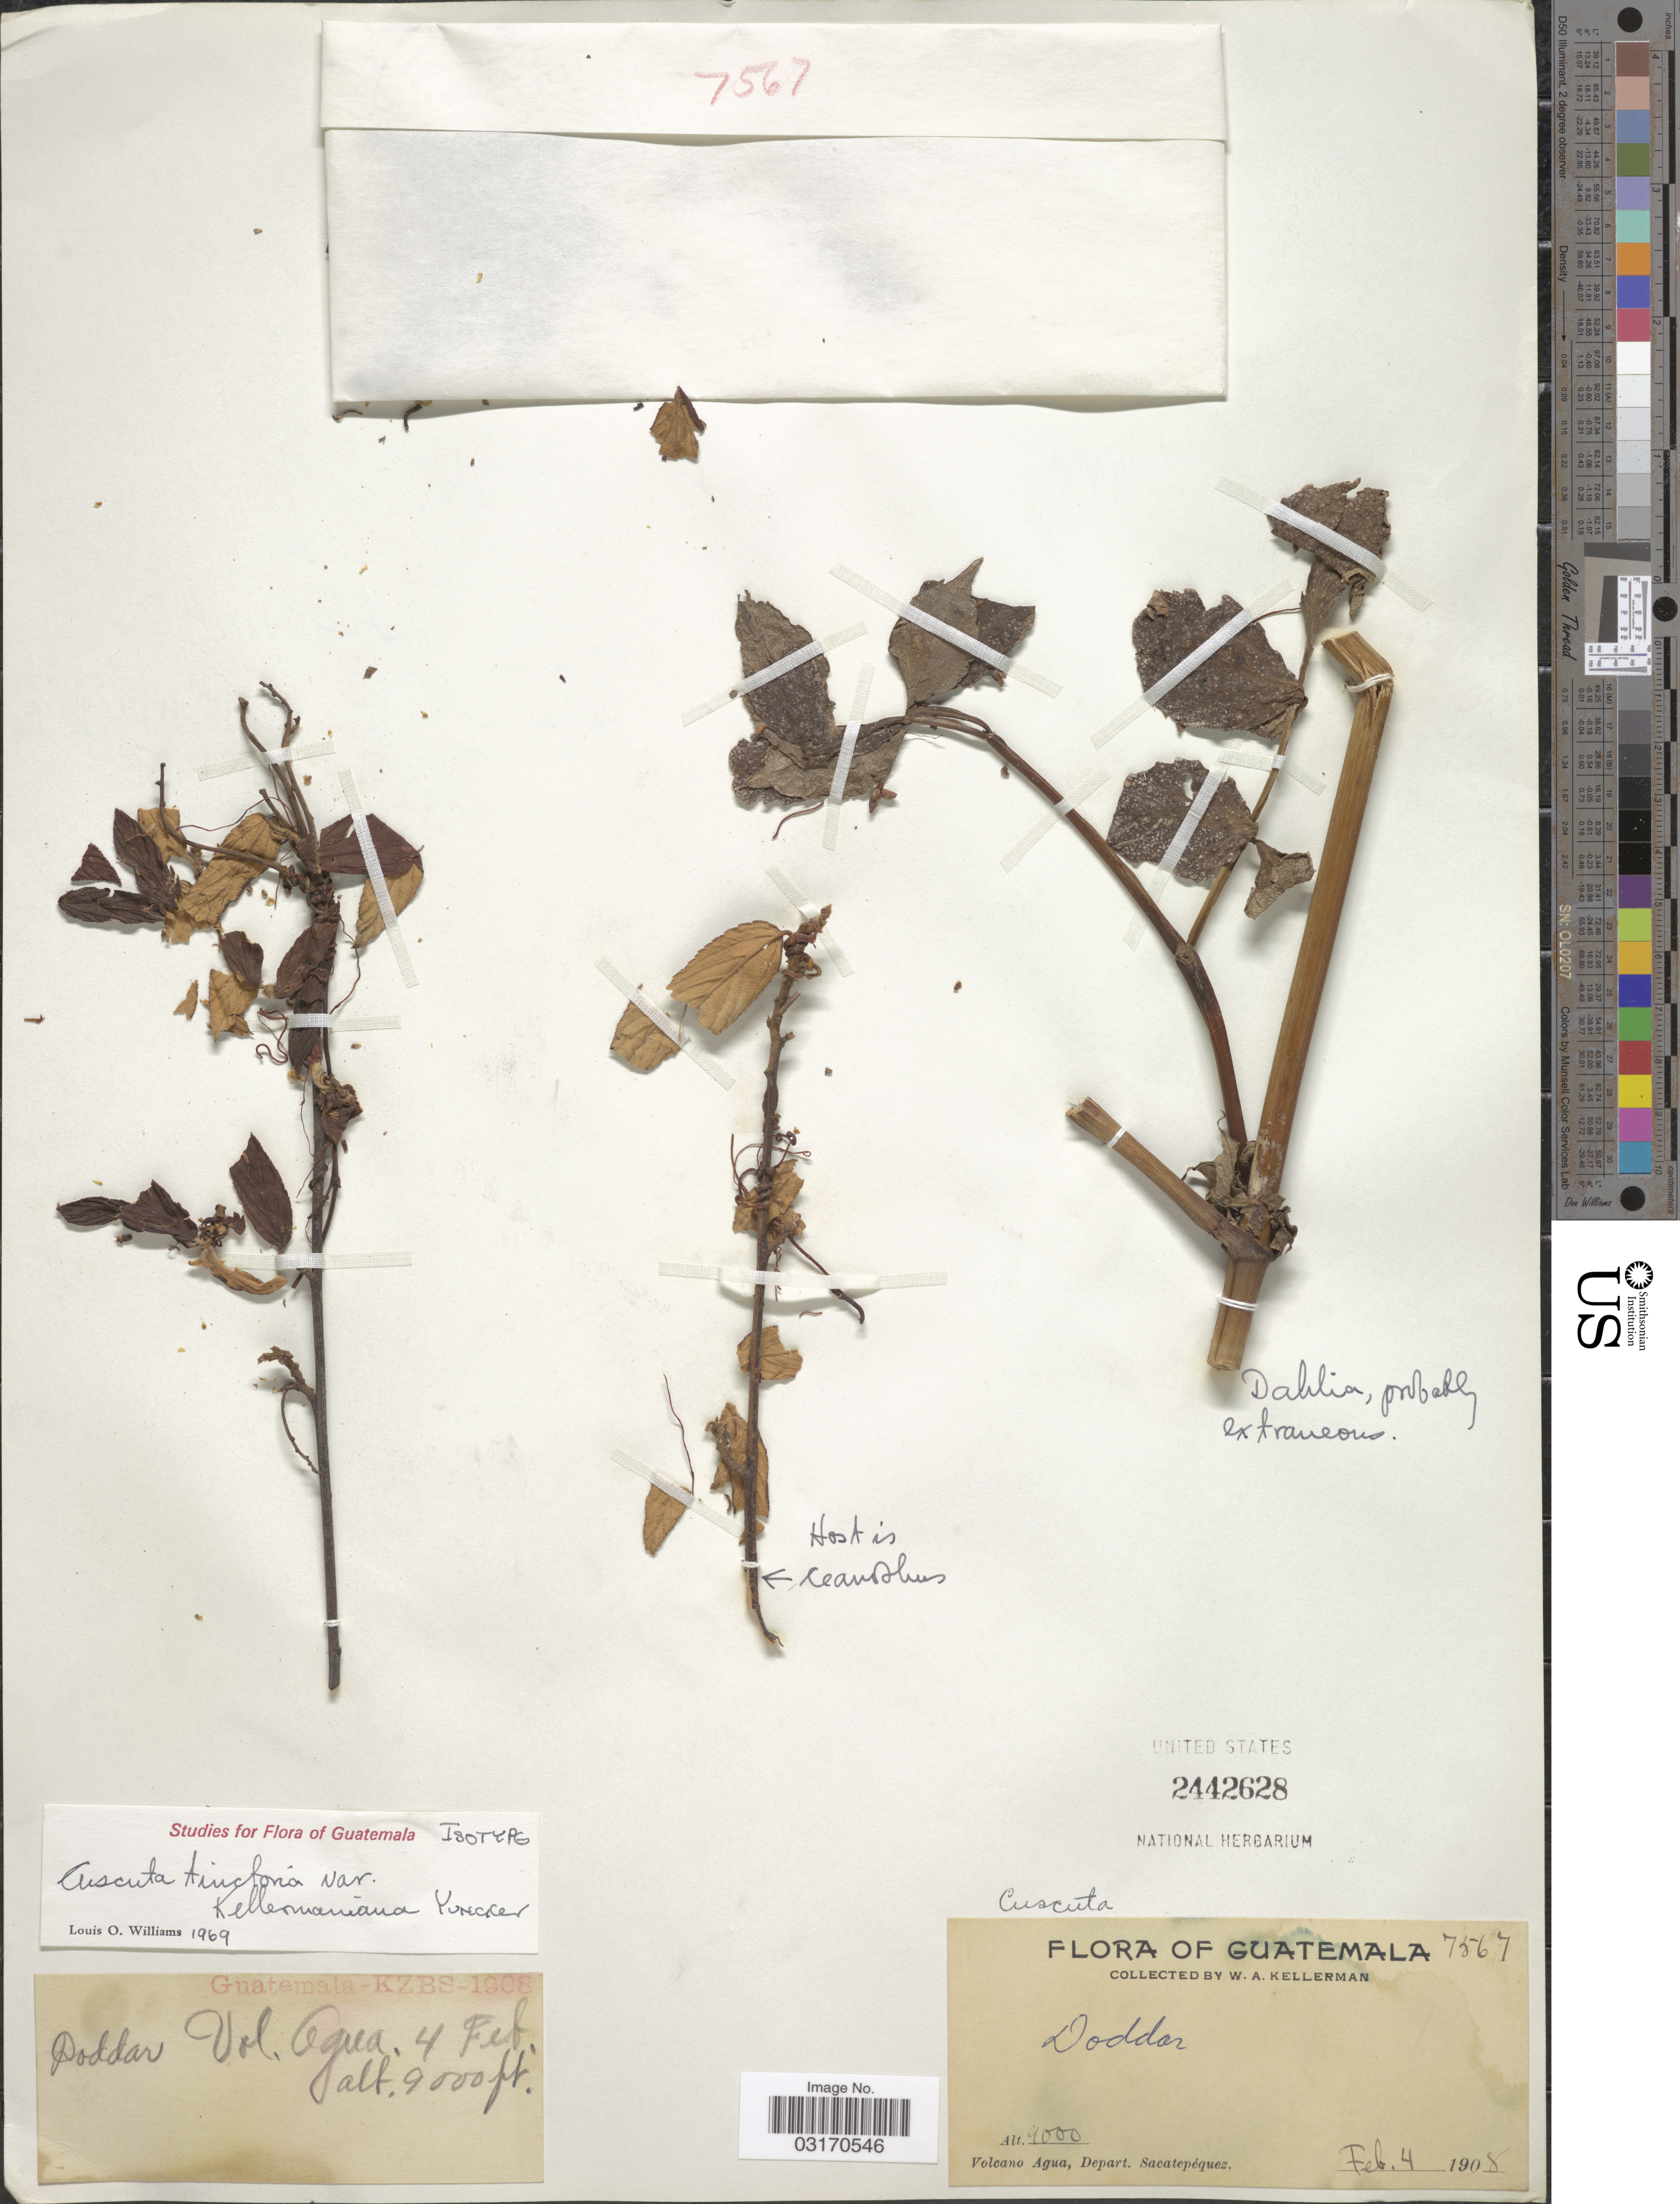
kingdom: Plantae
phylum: Tracheophyta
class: Magnoliopsida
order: Solanales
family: Convolvulaceae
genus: Cuscuta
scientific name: Cuscuta tinctoria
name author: Mart. ex Engelm.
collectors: W. Kellerman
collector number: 7567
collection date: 1908-02-04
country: Guatemala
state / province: Sacatepéquez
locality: Volcano Agua, Depart Sacatepéquez.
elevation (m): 2743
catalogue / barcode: US 2442628